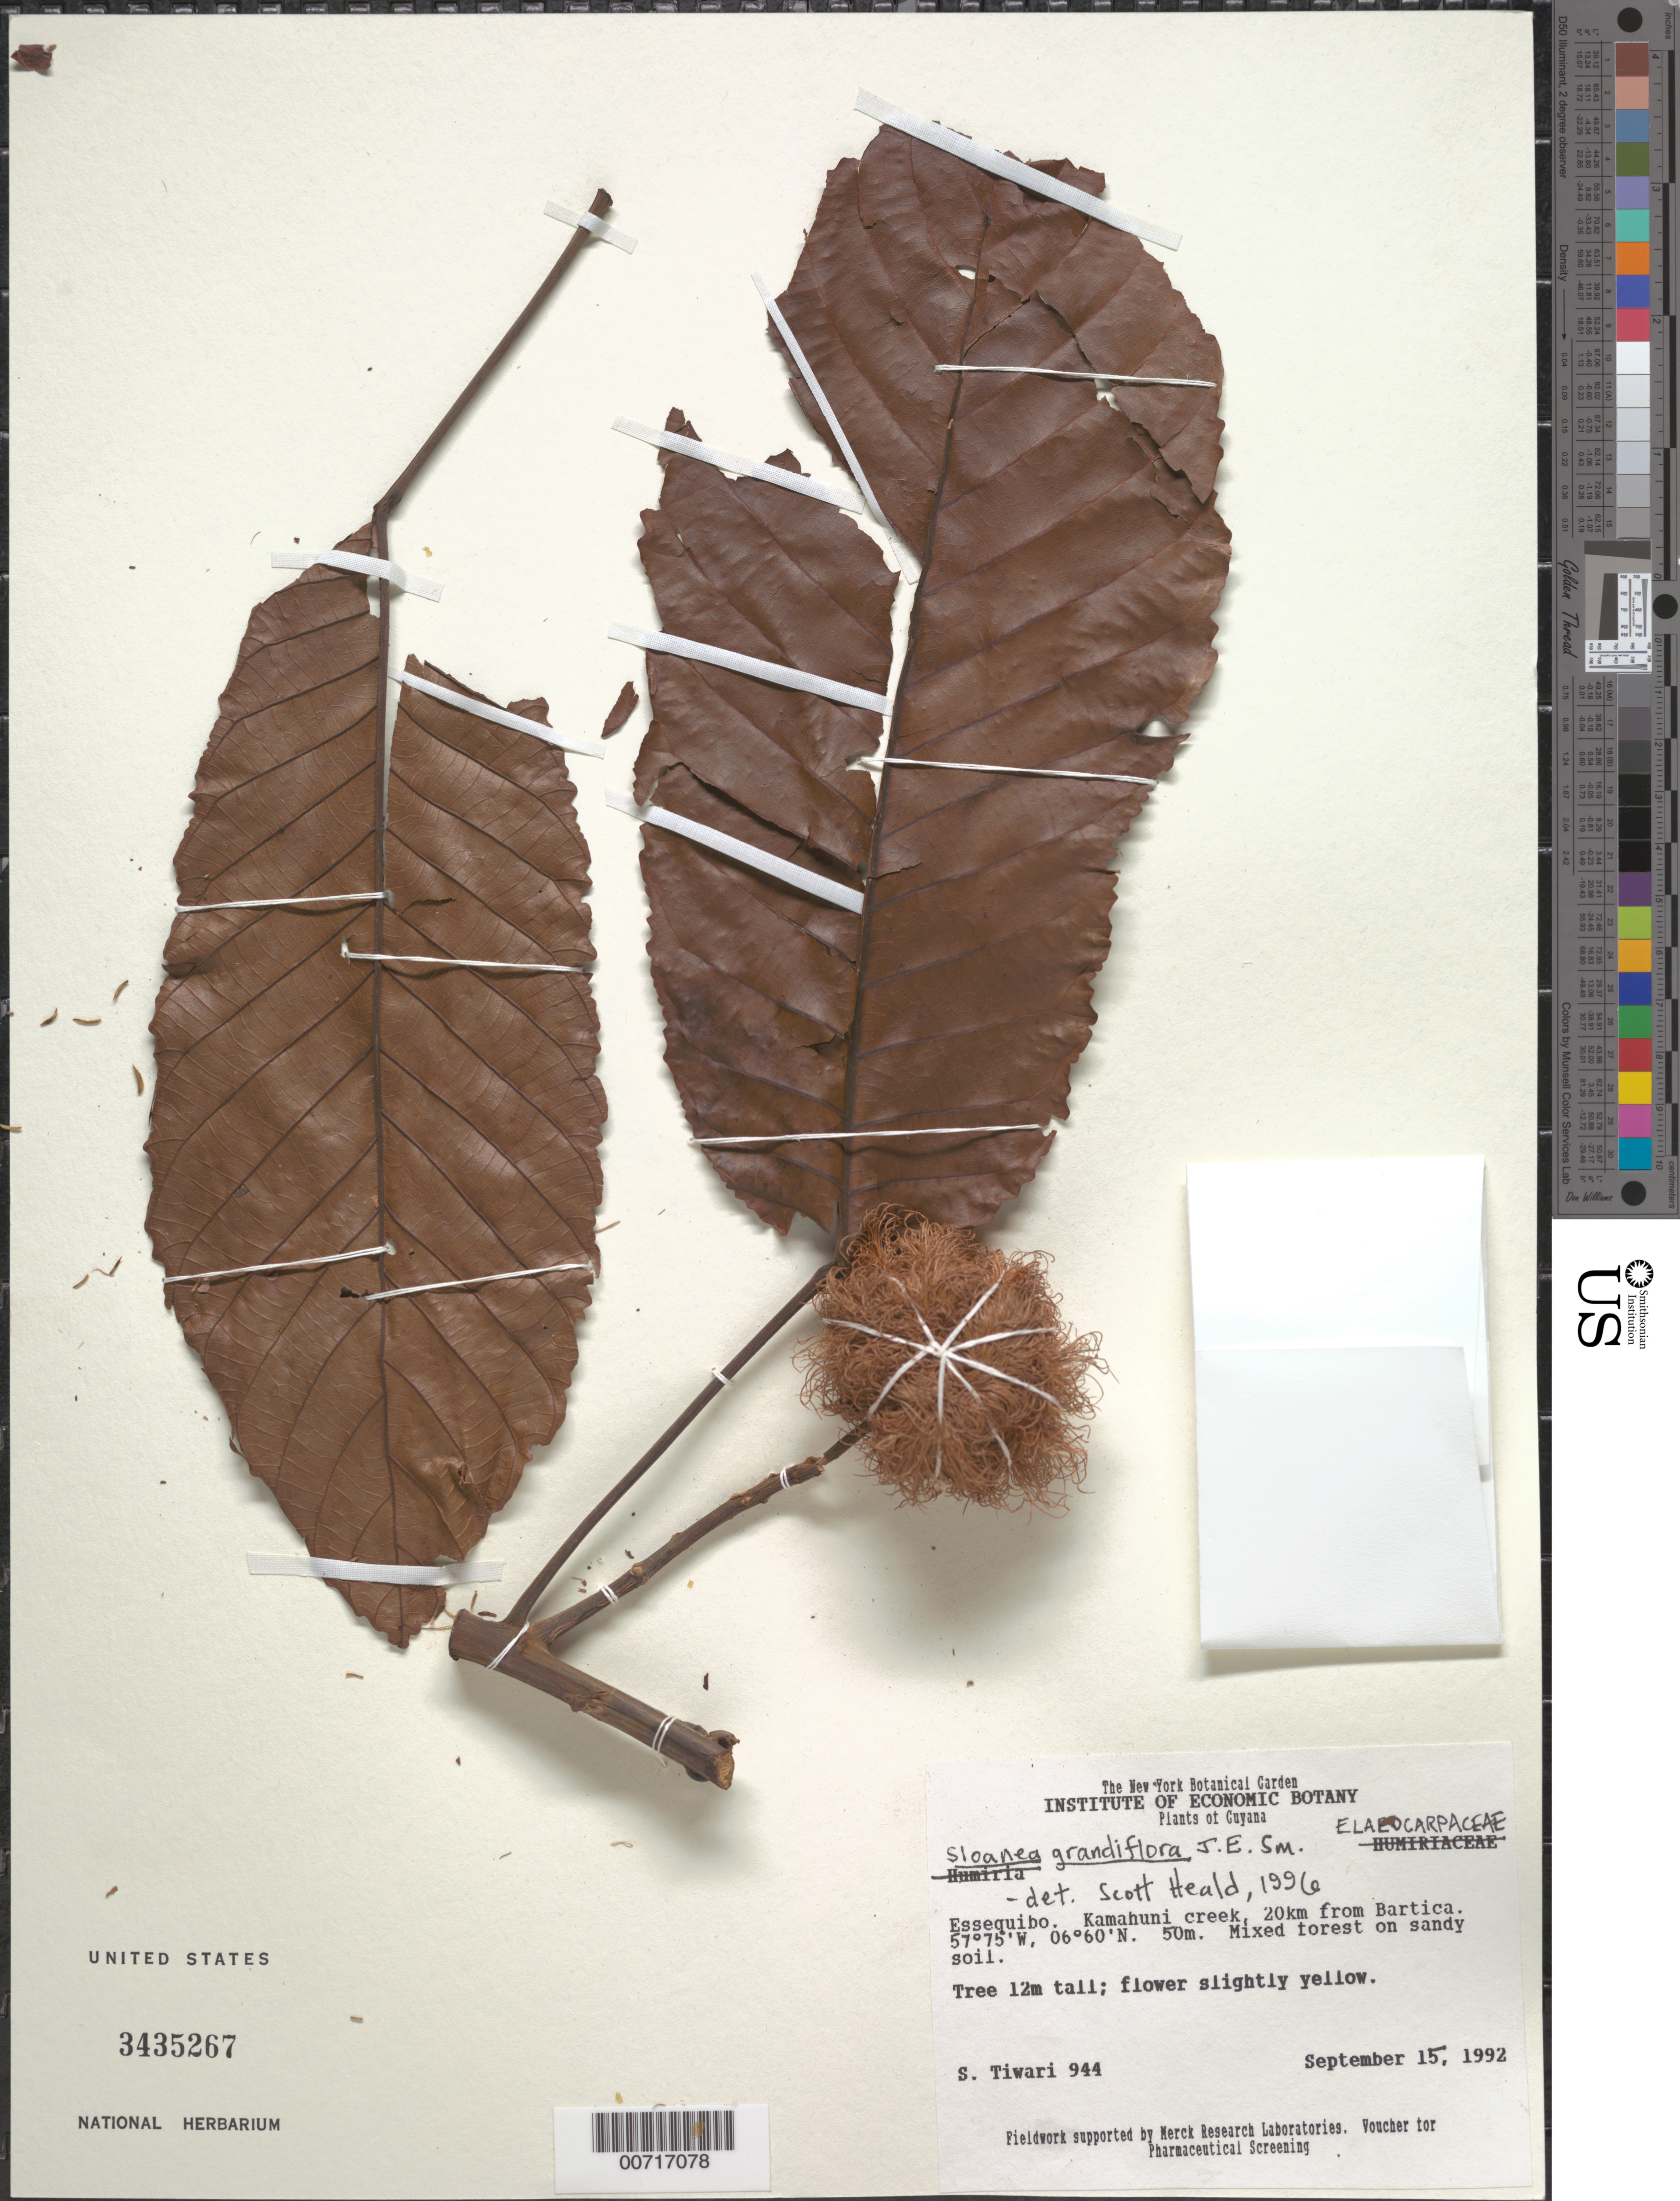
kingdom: Plantae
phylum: Tracheophyta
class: Magnoliopsida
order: Oxalidales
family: Elaeocarpaceae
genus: Sloanea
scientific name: Sloanea grandiflora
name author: Sm.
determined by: Heald, S.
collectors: S. Tiwari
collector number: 944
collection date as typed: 15-Sep-92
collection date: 1992-09-15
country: Guyana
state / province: Essequibo Isl-W. Demerara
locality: Essequibo; Kamahuni Creek, 20 km from Bartica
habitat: Mixed forest on sandy soil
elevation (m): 50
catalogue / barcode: US 3435267